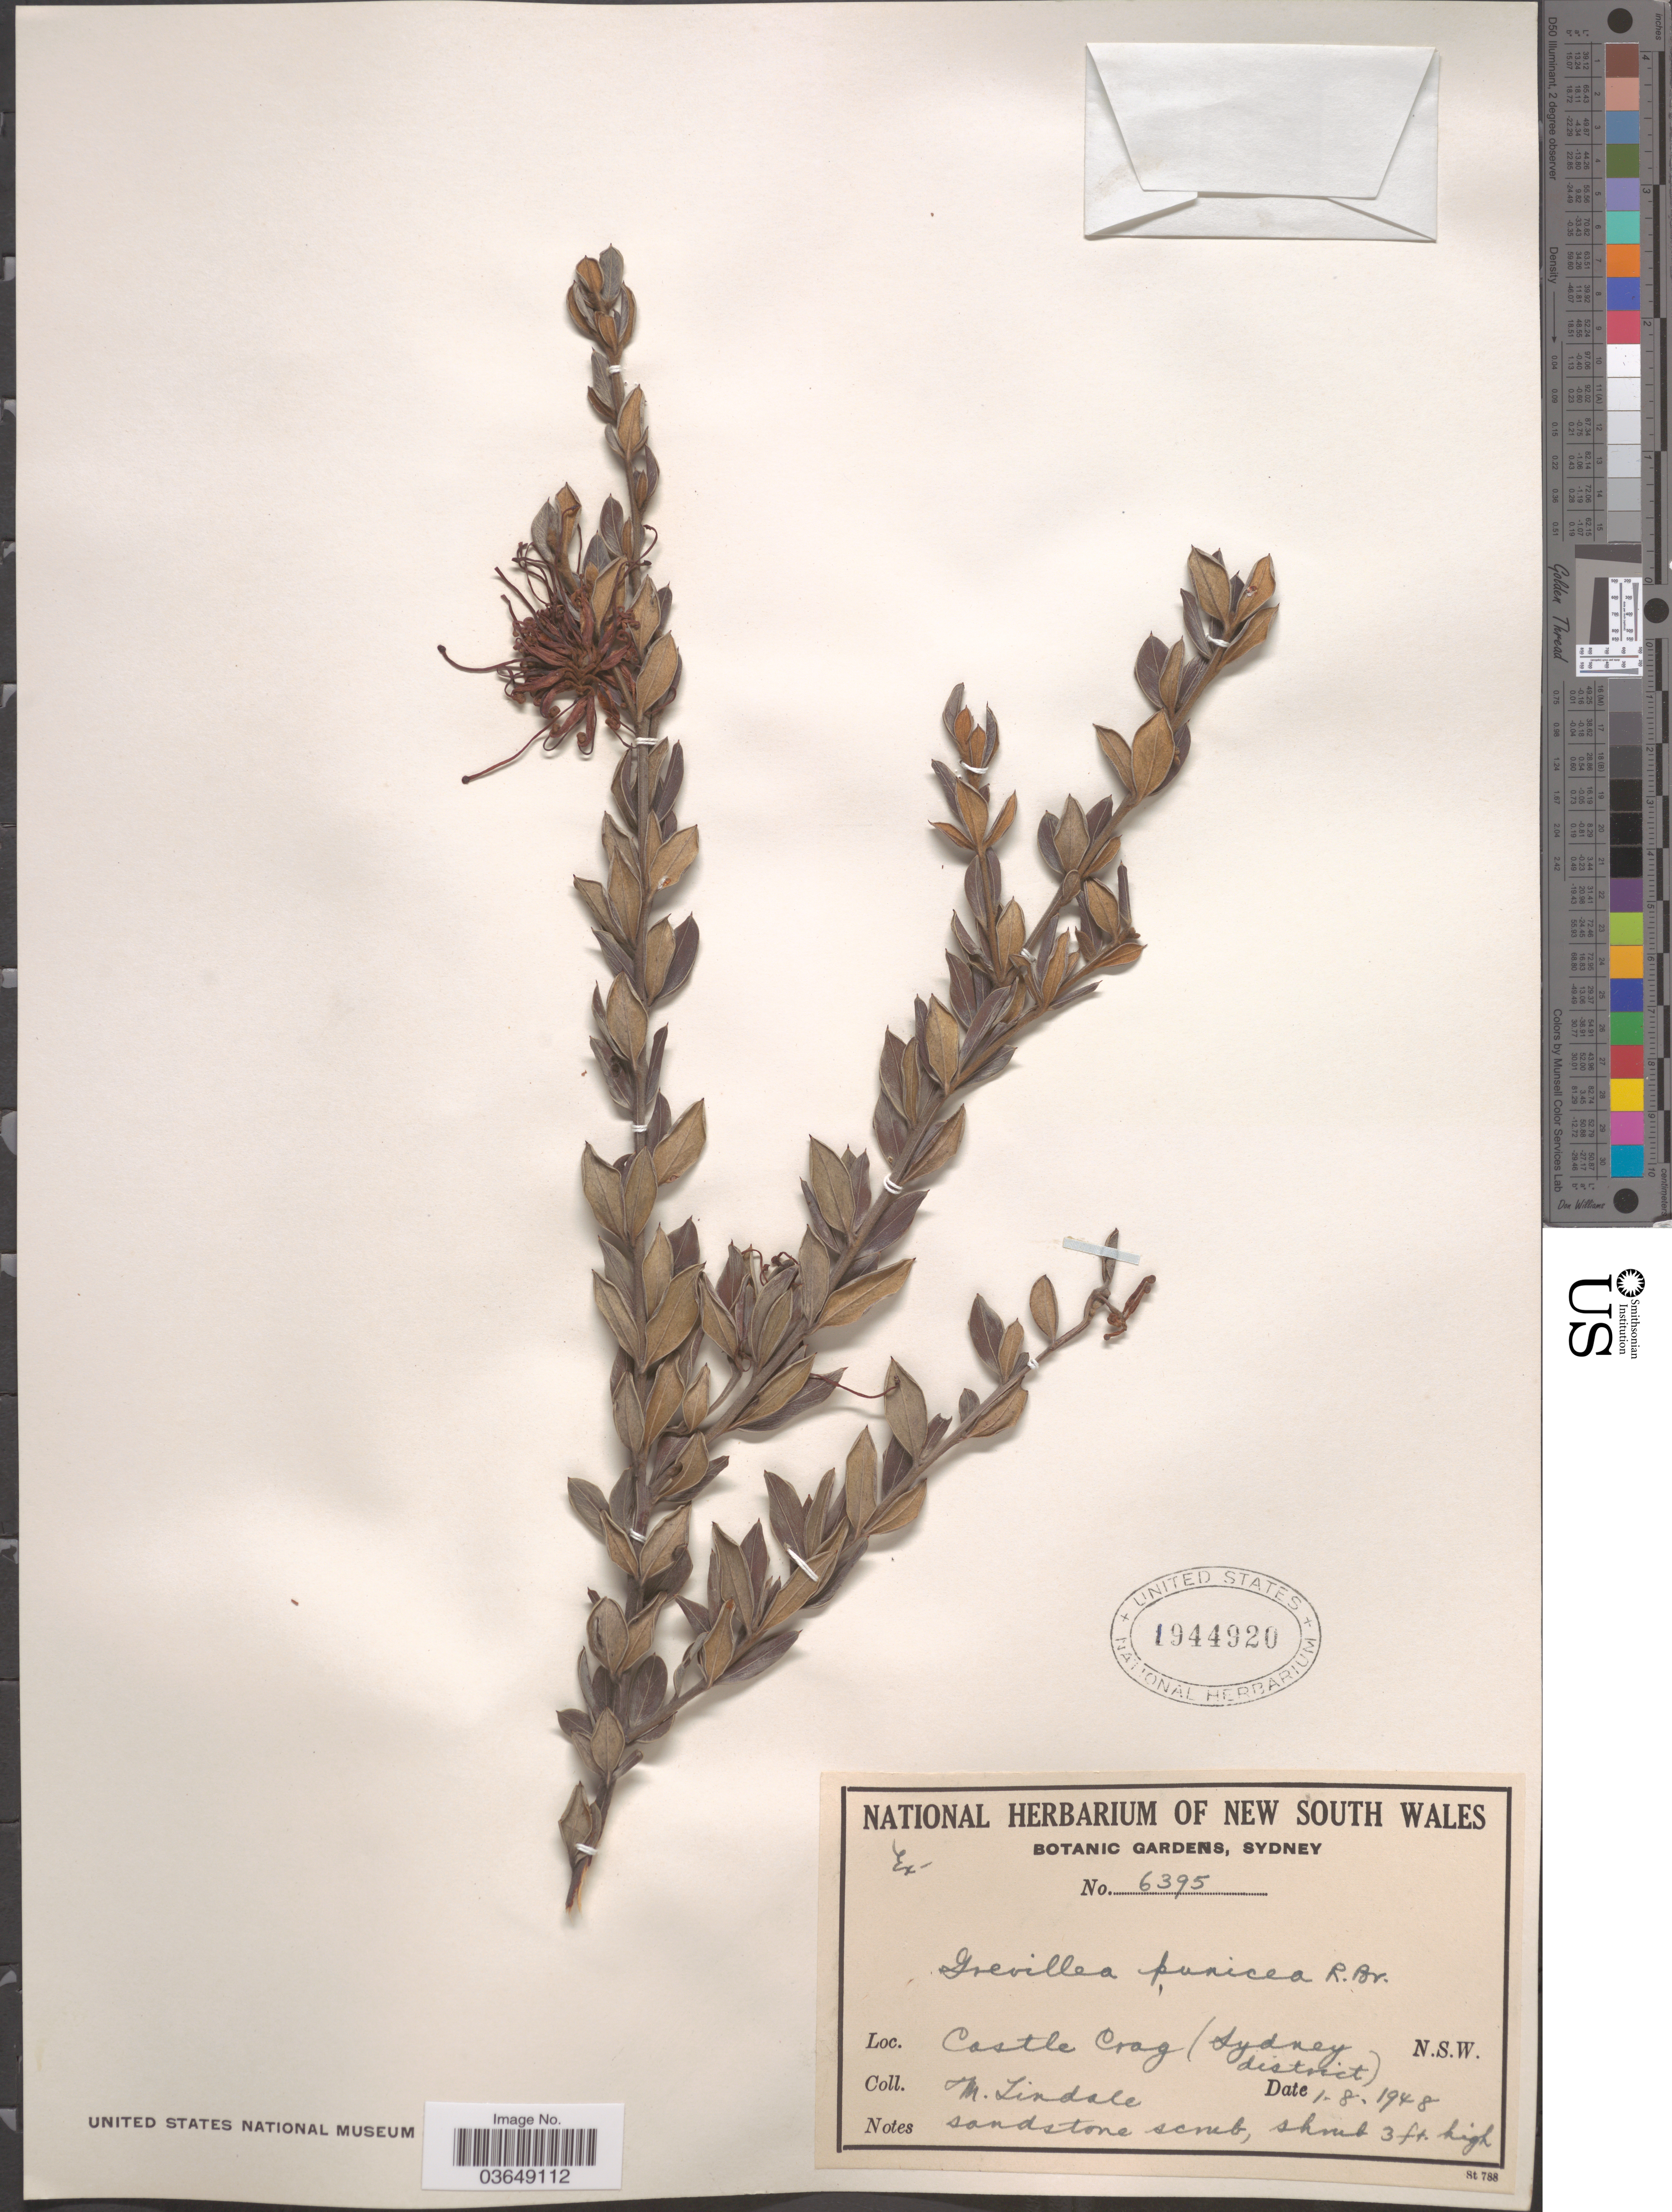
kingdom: Plantae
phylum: Tracheophyta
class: Magnoliopsida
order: Proteales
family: Proteaceae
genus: Grevillea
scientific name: Grevillea punicea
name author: R. Br.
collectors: M. Lindale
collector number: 6395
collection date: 1948-08-01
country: Australia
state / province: New South Wales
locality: Castle Crag (Sydney district).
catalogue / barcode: US 1944920